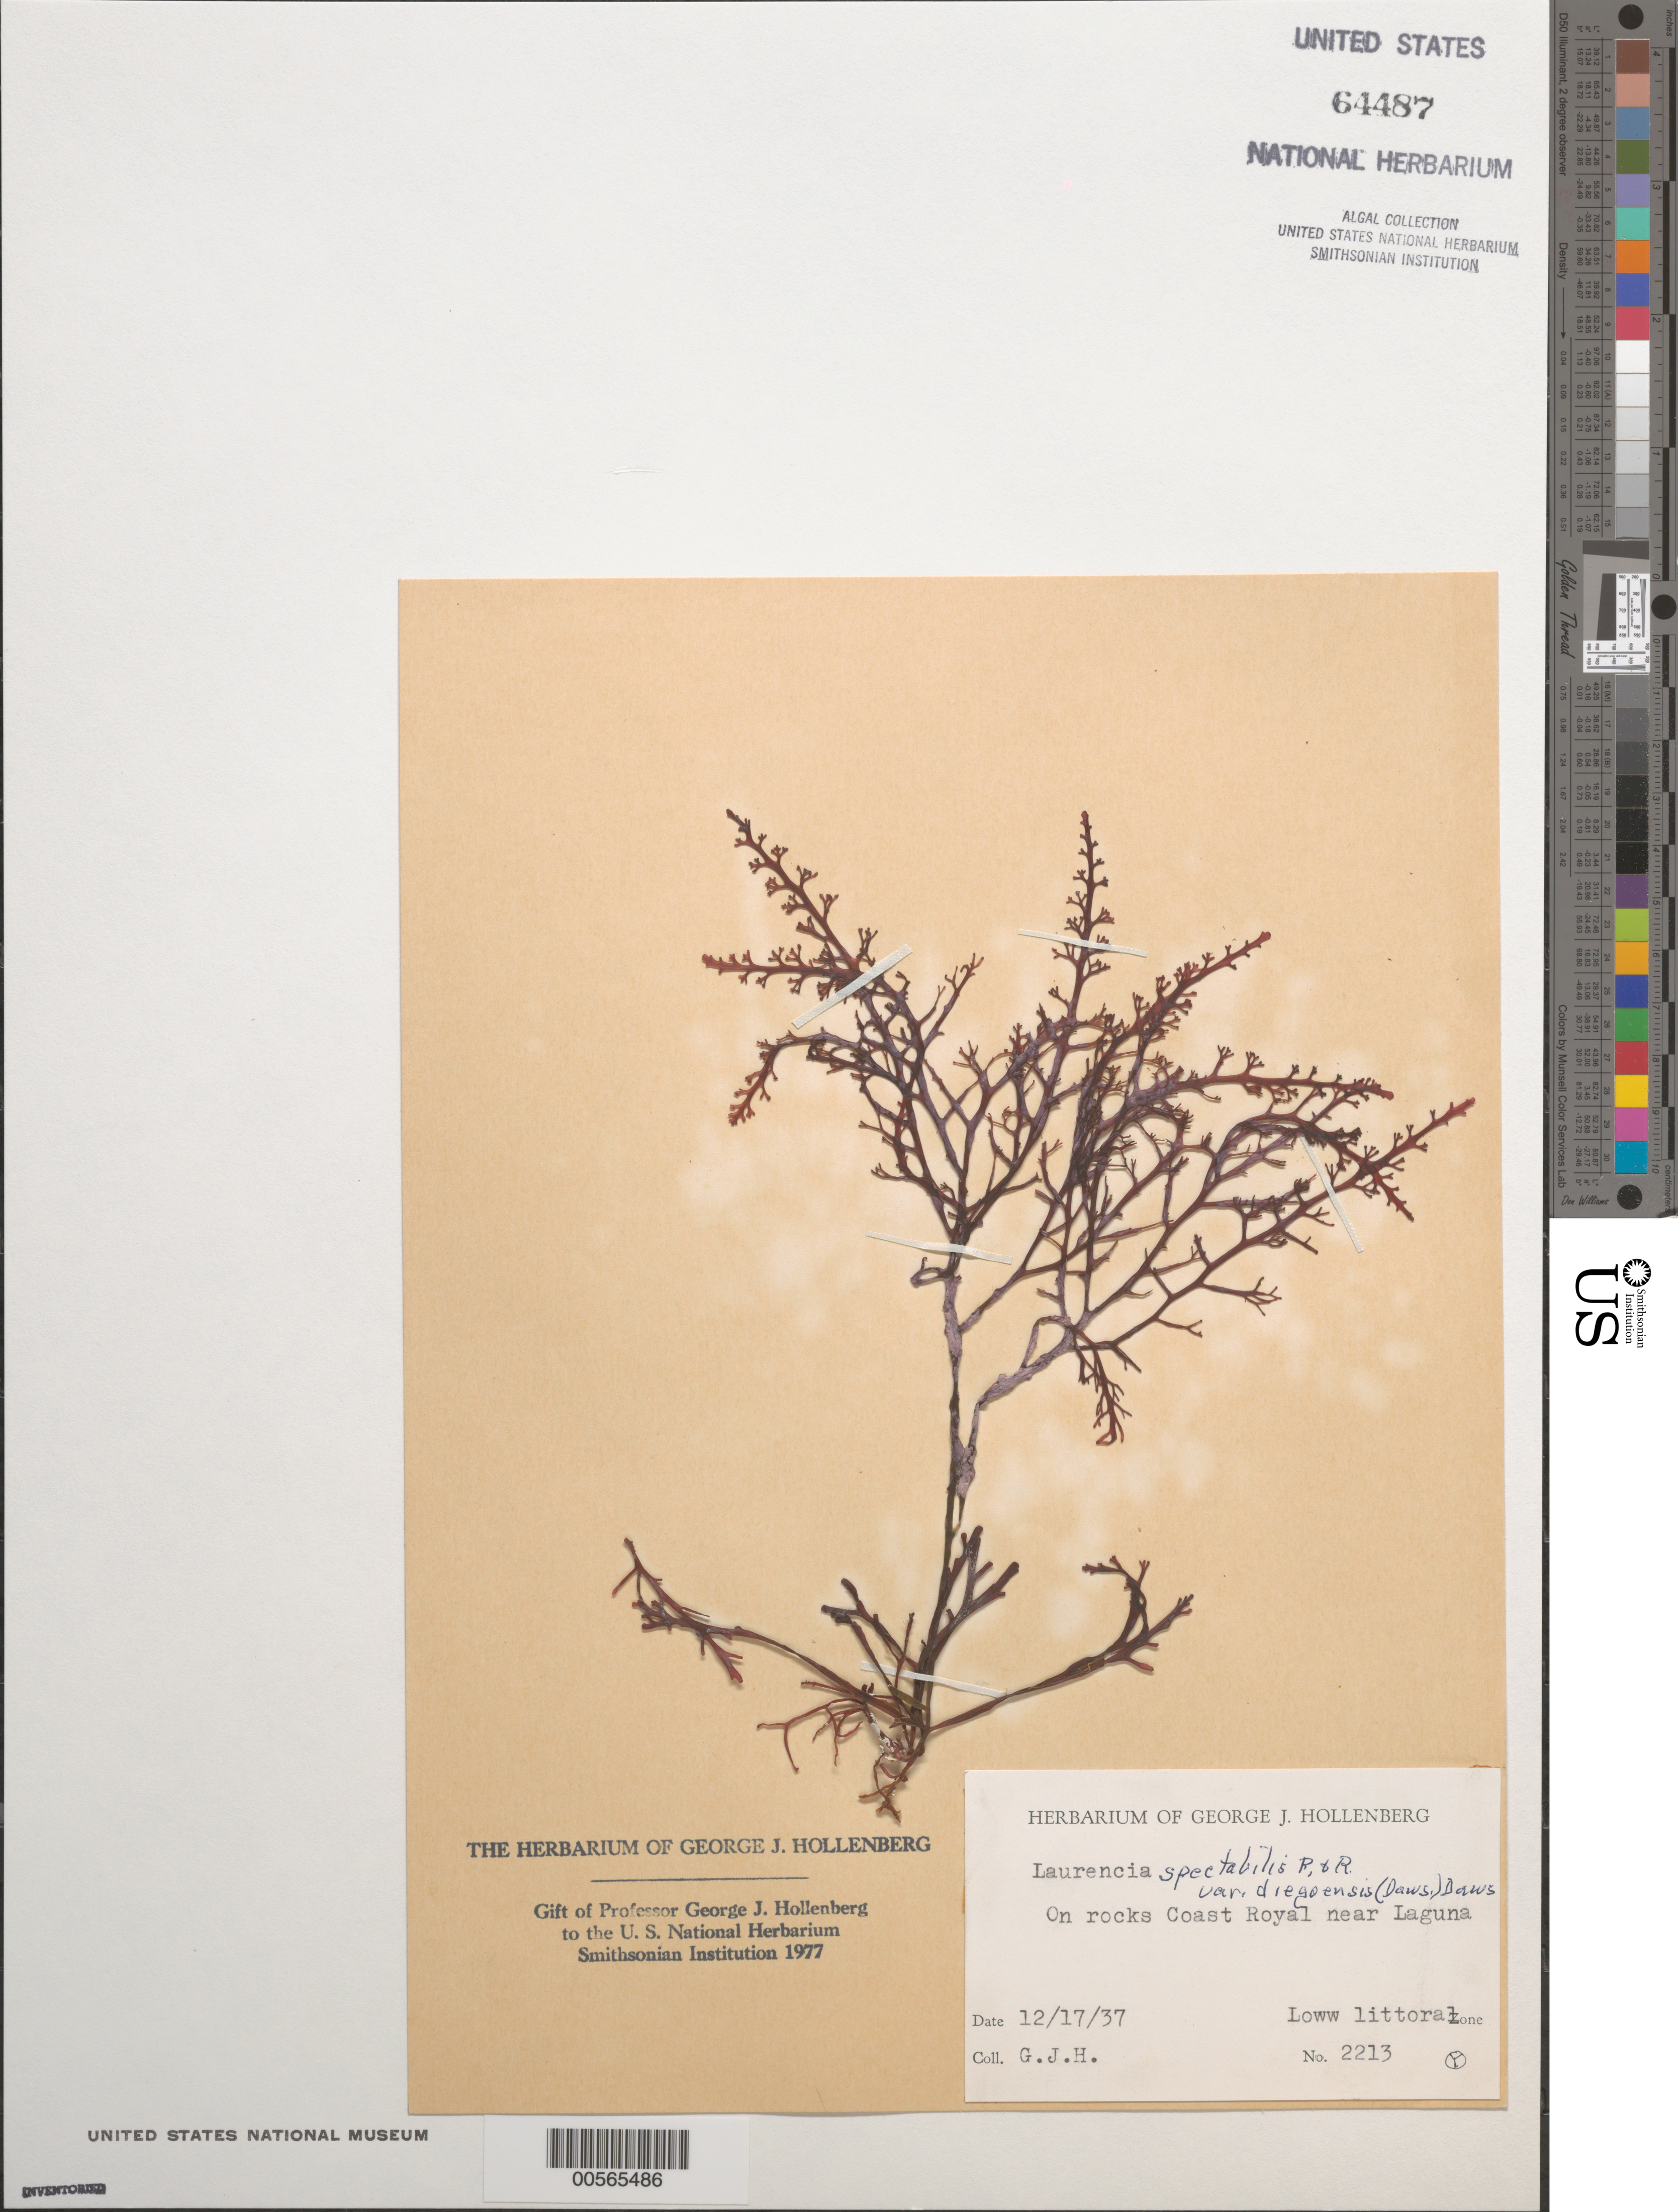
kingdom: Plantae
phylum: Rhodophyta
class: Florideophyceae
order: Ceramiales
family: Rhodomelaceae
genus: Osmundea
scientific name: Osmundea spectabilis var. diegoensis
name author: (E.Y. Dawson) K.W. Nam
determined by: Algae name updating Project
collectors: G. Hollenberg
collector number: GJH 2213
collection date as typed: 17 Dec 1937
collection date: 1937-12-17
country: United States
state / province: California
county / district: Orange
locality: Coast Royal, south of Laguna Beach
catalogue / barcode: US 64487